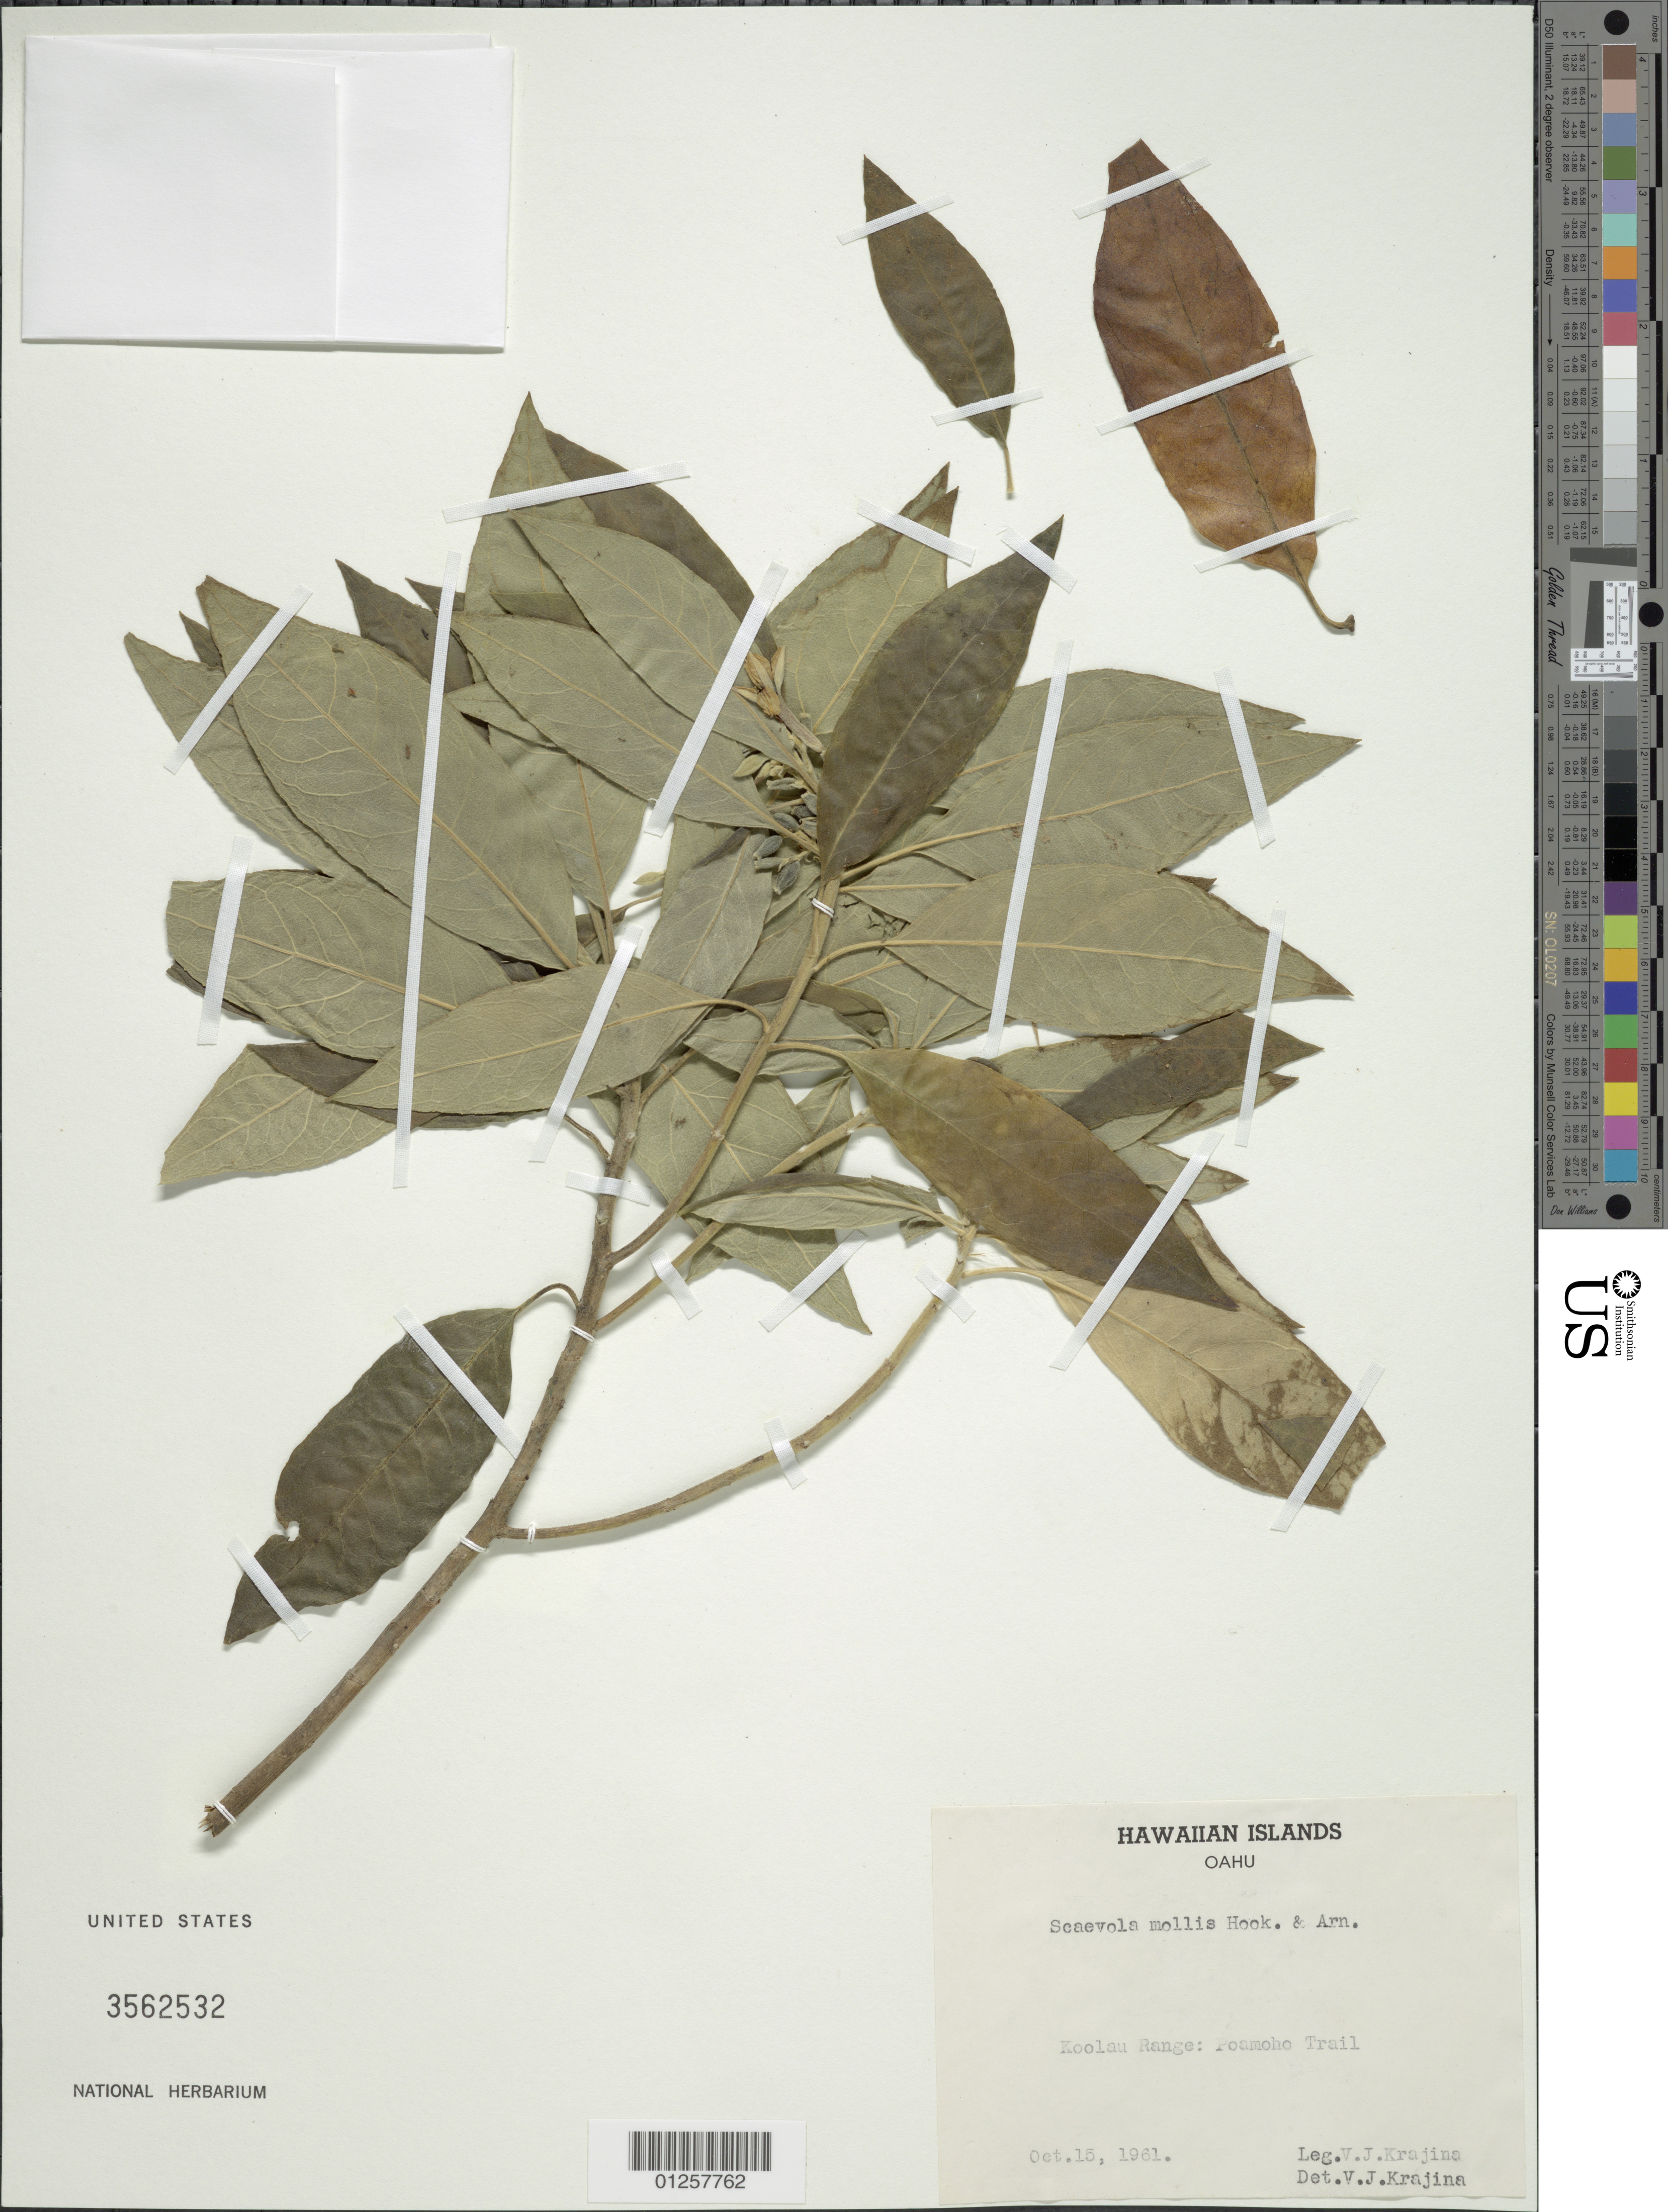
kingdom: Plantae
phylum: Tracheophyta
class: Magnoliopsida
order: Asterales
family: Goodeniaceae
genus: Scaevola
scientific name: Scaevola mollis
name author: Hook. & Arn.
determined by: Krajina, V. J.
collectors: V. Krajina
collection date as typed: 15 Oct 1961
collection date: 1961-10-15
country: United States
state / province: Hawaii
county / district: Honolulu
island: Oahu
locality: Koolau Range: Poamoho Trail,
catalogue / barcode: US 3562532